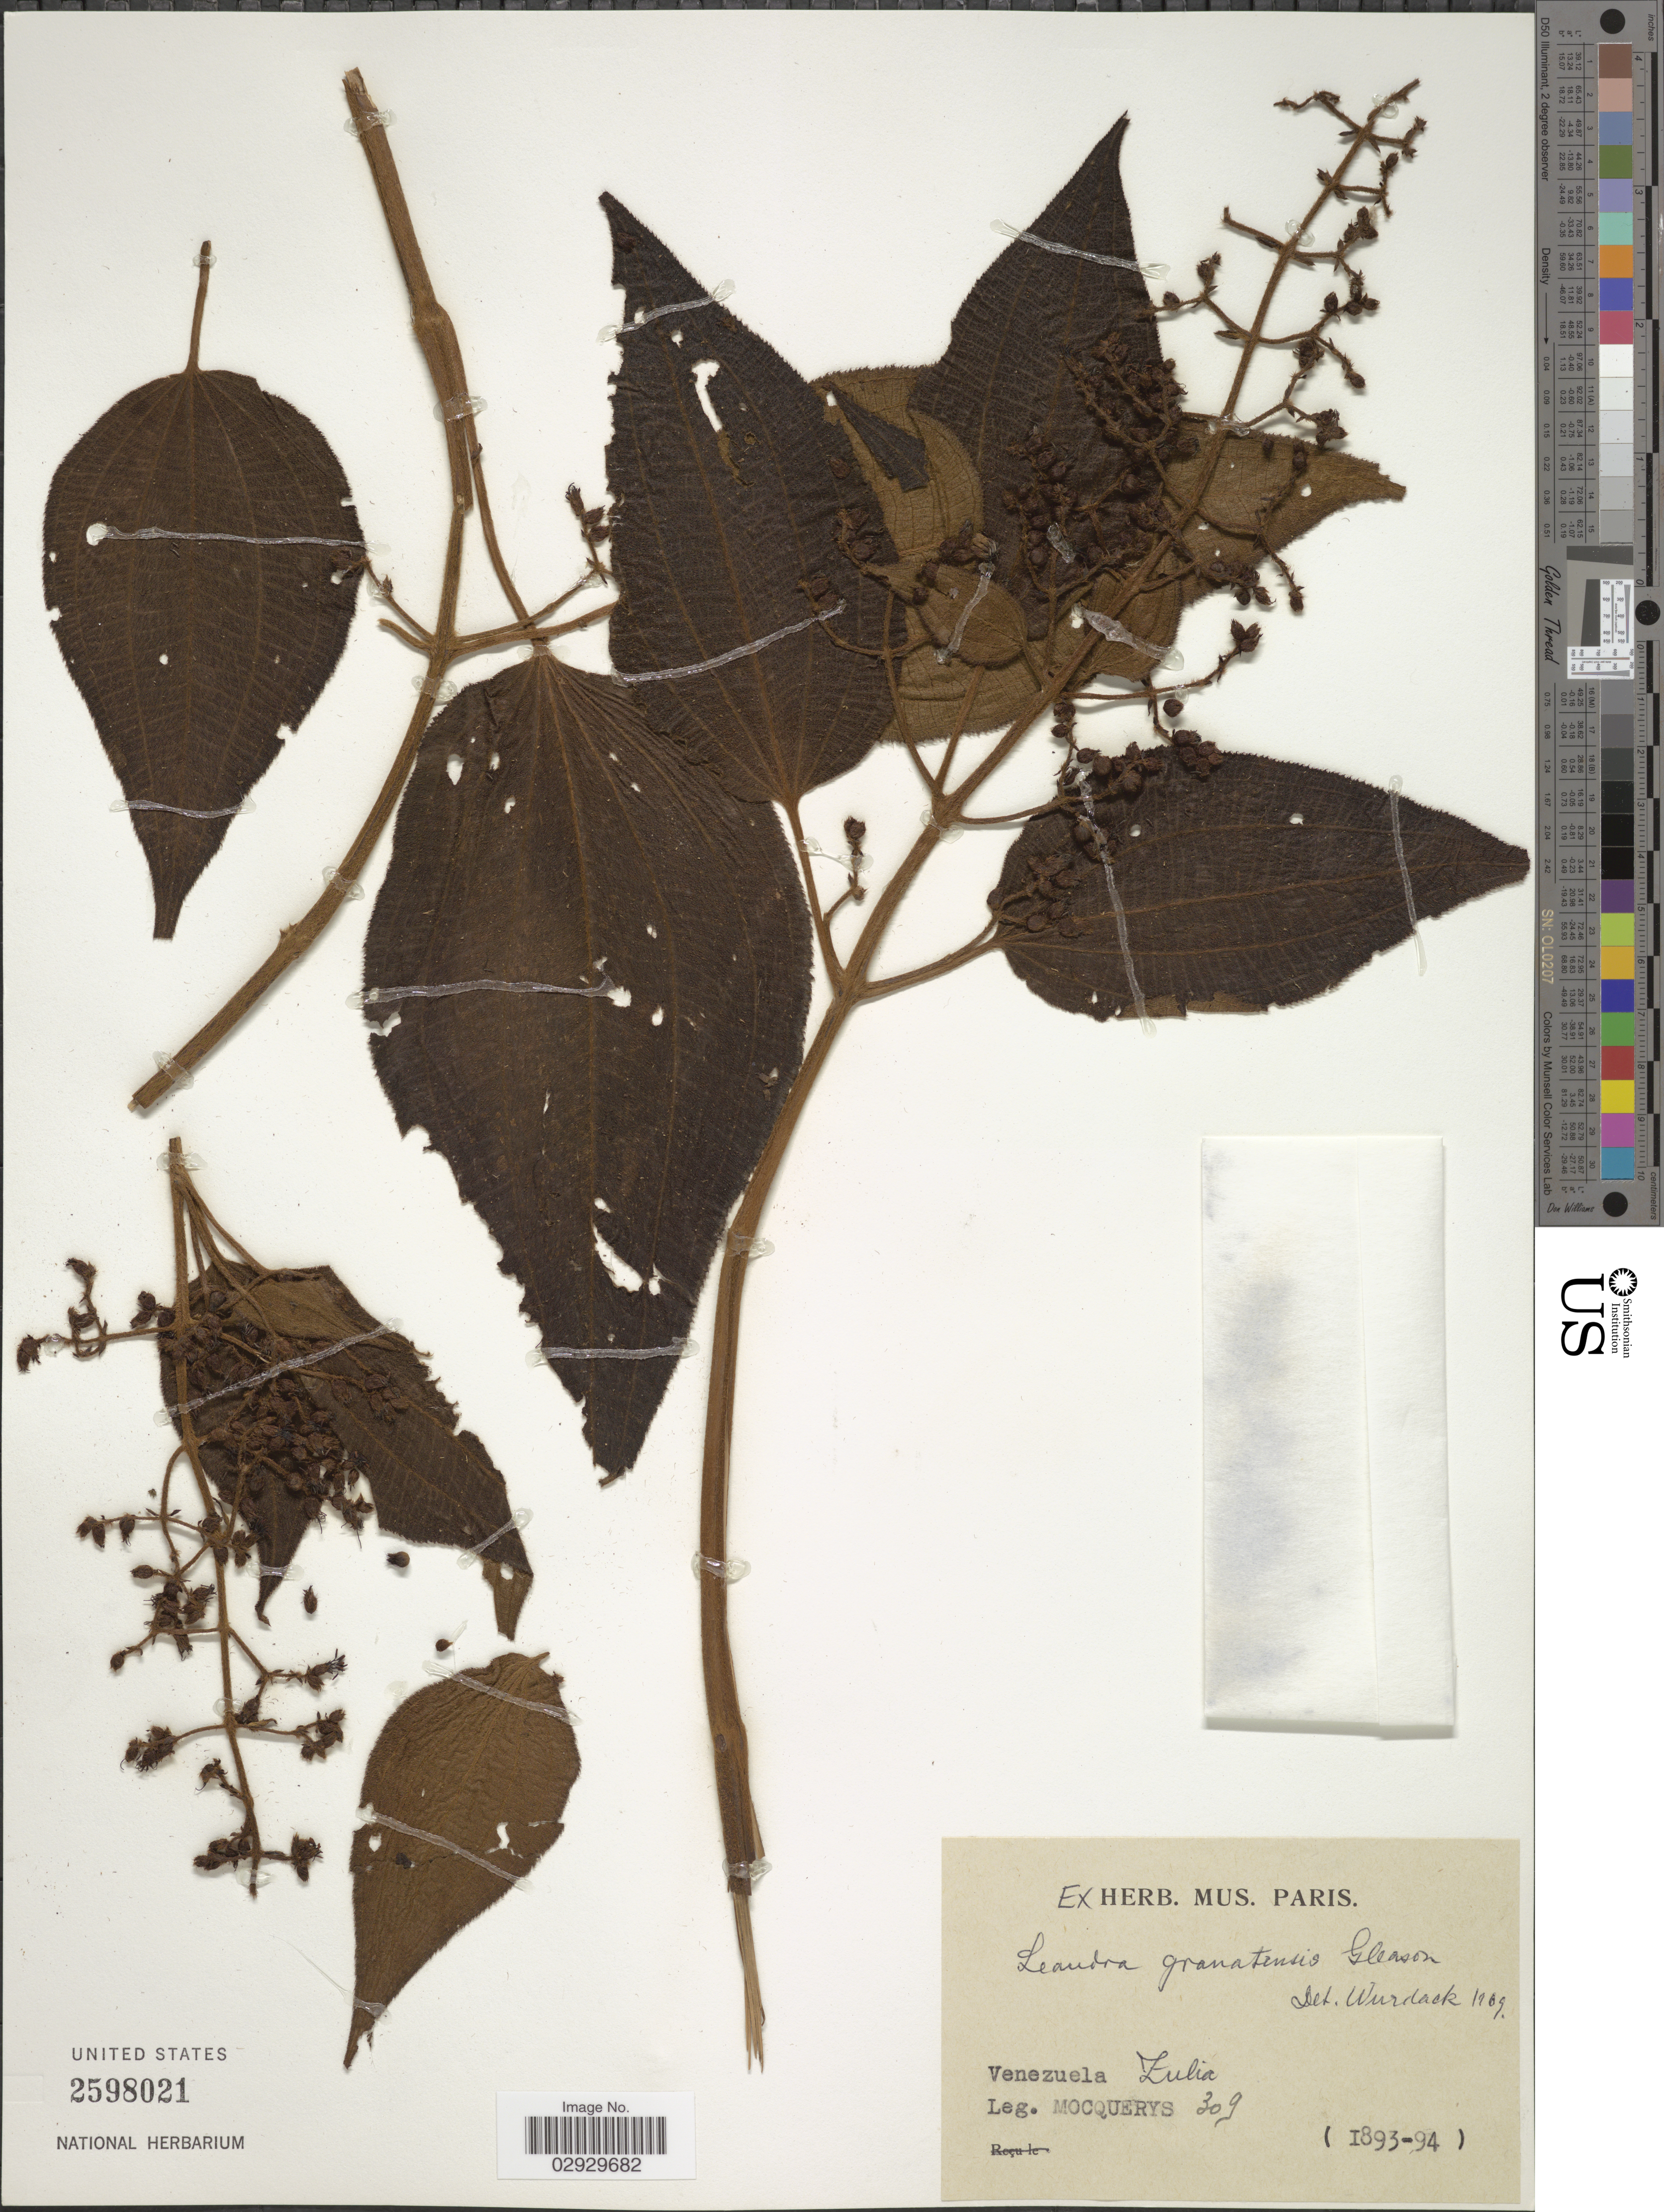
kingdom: Plantae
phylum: Tracheophyta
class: Magnoliopsida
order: Myrtales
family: Melastomataceae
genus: Leandra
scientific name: Leandra granatensis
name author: Gleason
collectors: A. Mocquerys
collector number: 309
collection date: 1893/1894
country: Venezuela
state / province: Zulia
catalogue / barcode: US 2598021